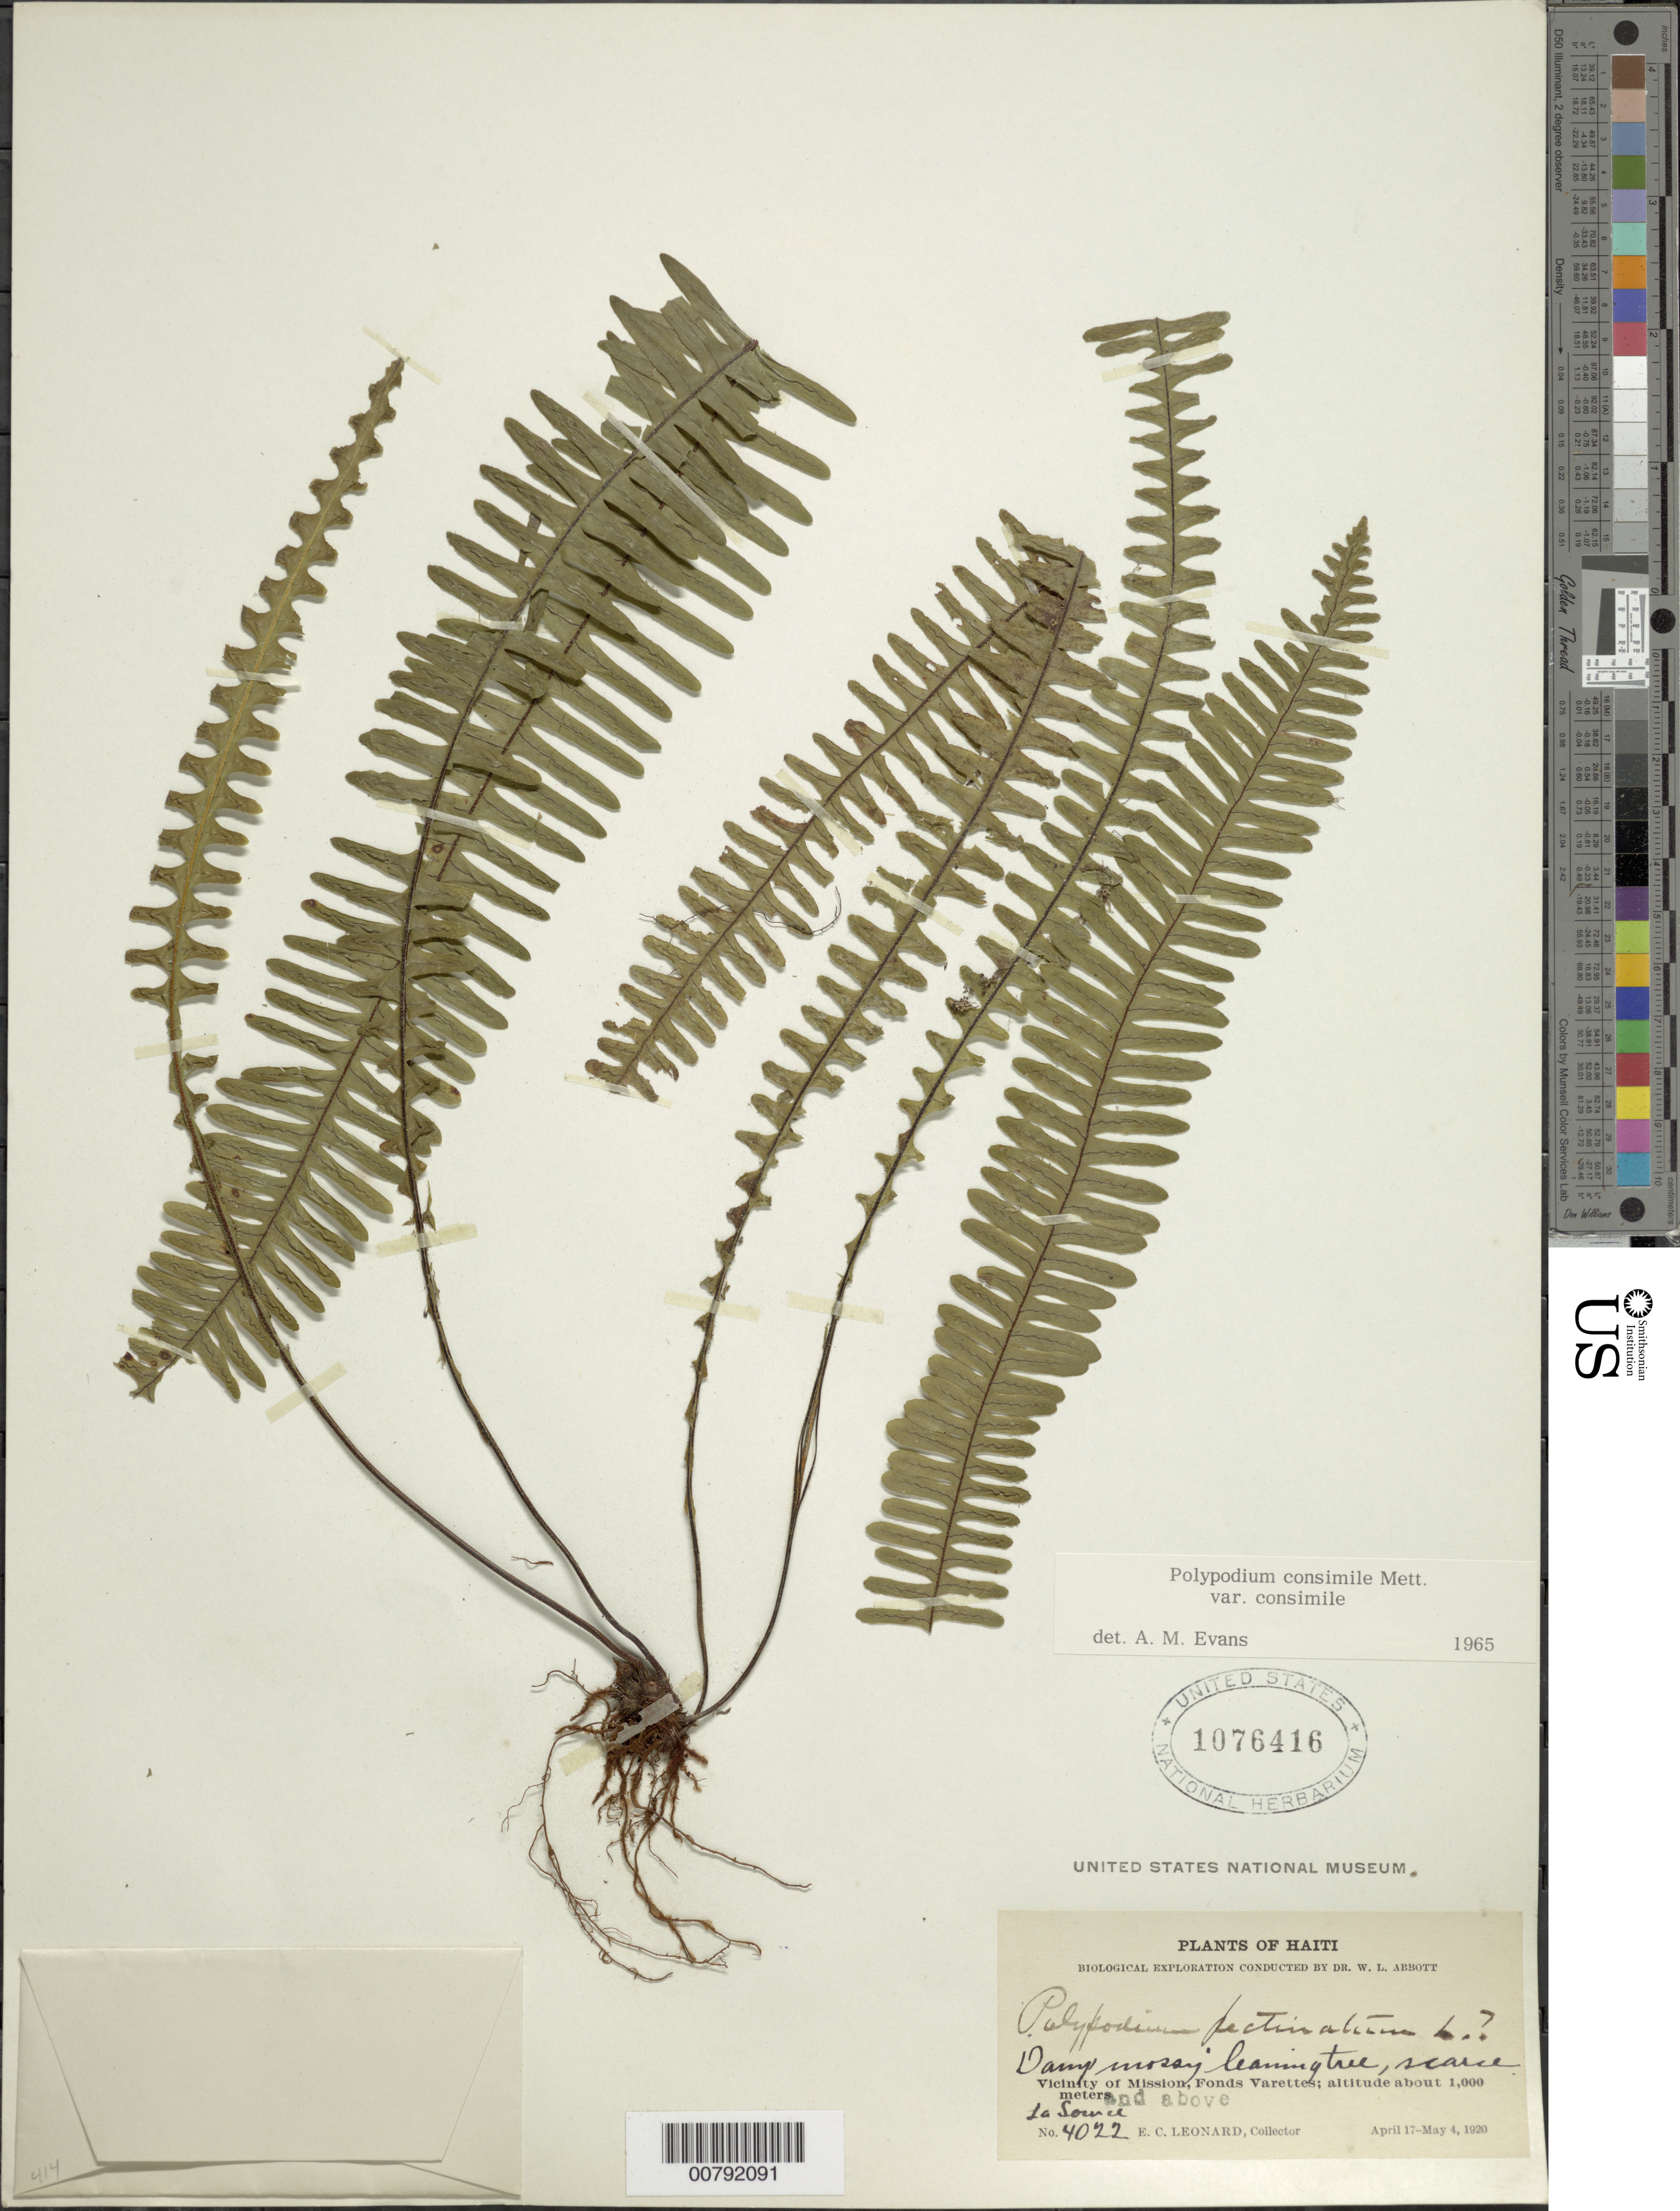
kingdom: Plantae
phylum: Tracheophyta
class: Polypodiopsida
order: Polypodiales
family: Polypodiaceae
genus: Pecluma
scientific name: Pecluma consimilis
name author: (Mett.) M.G. Price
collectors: E. C. Leonard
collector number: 4022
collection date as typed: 17 Apr 1920 04 May 1920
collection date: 1920-04-17/1920-05-04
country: Haiti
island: Hispaniola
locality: Mission, Fonds Varettes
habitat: Damp mossy leaning tree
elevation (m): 1000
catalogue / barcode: US 1076416